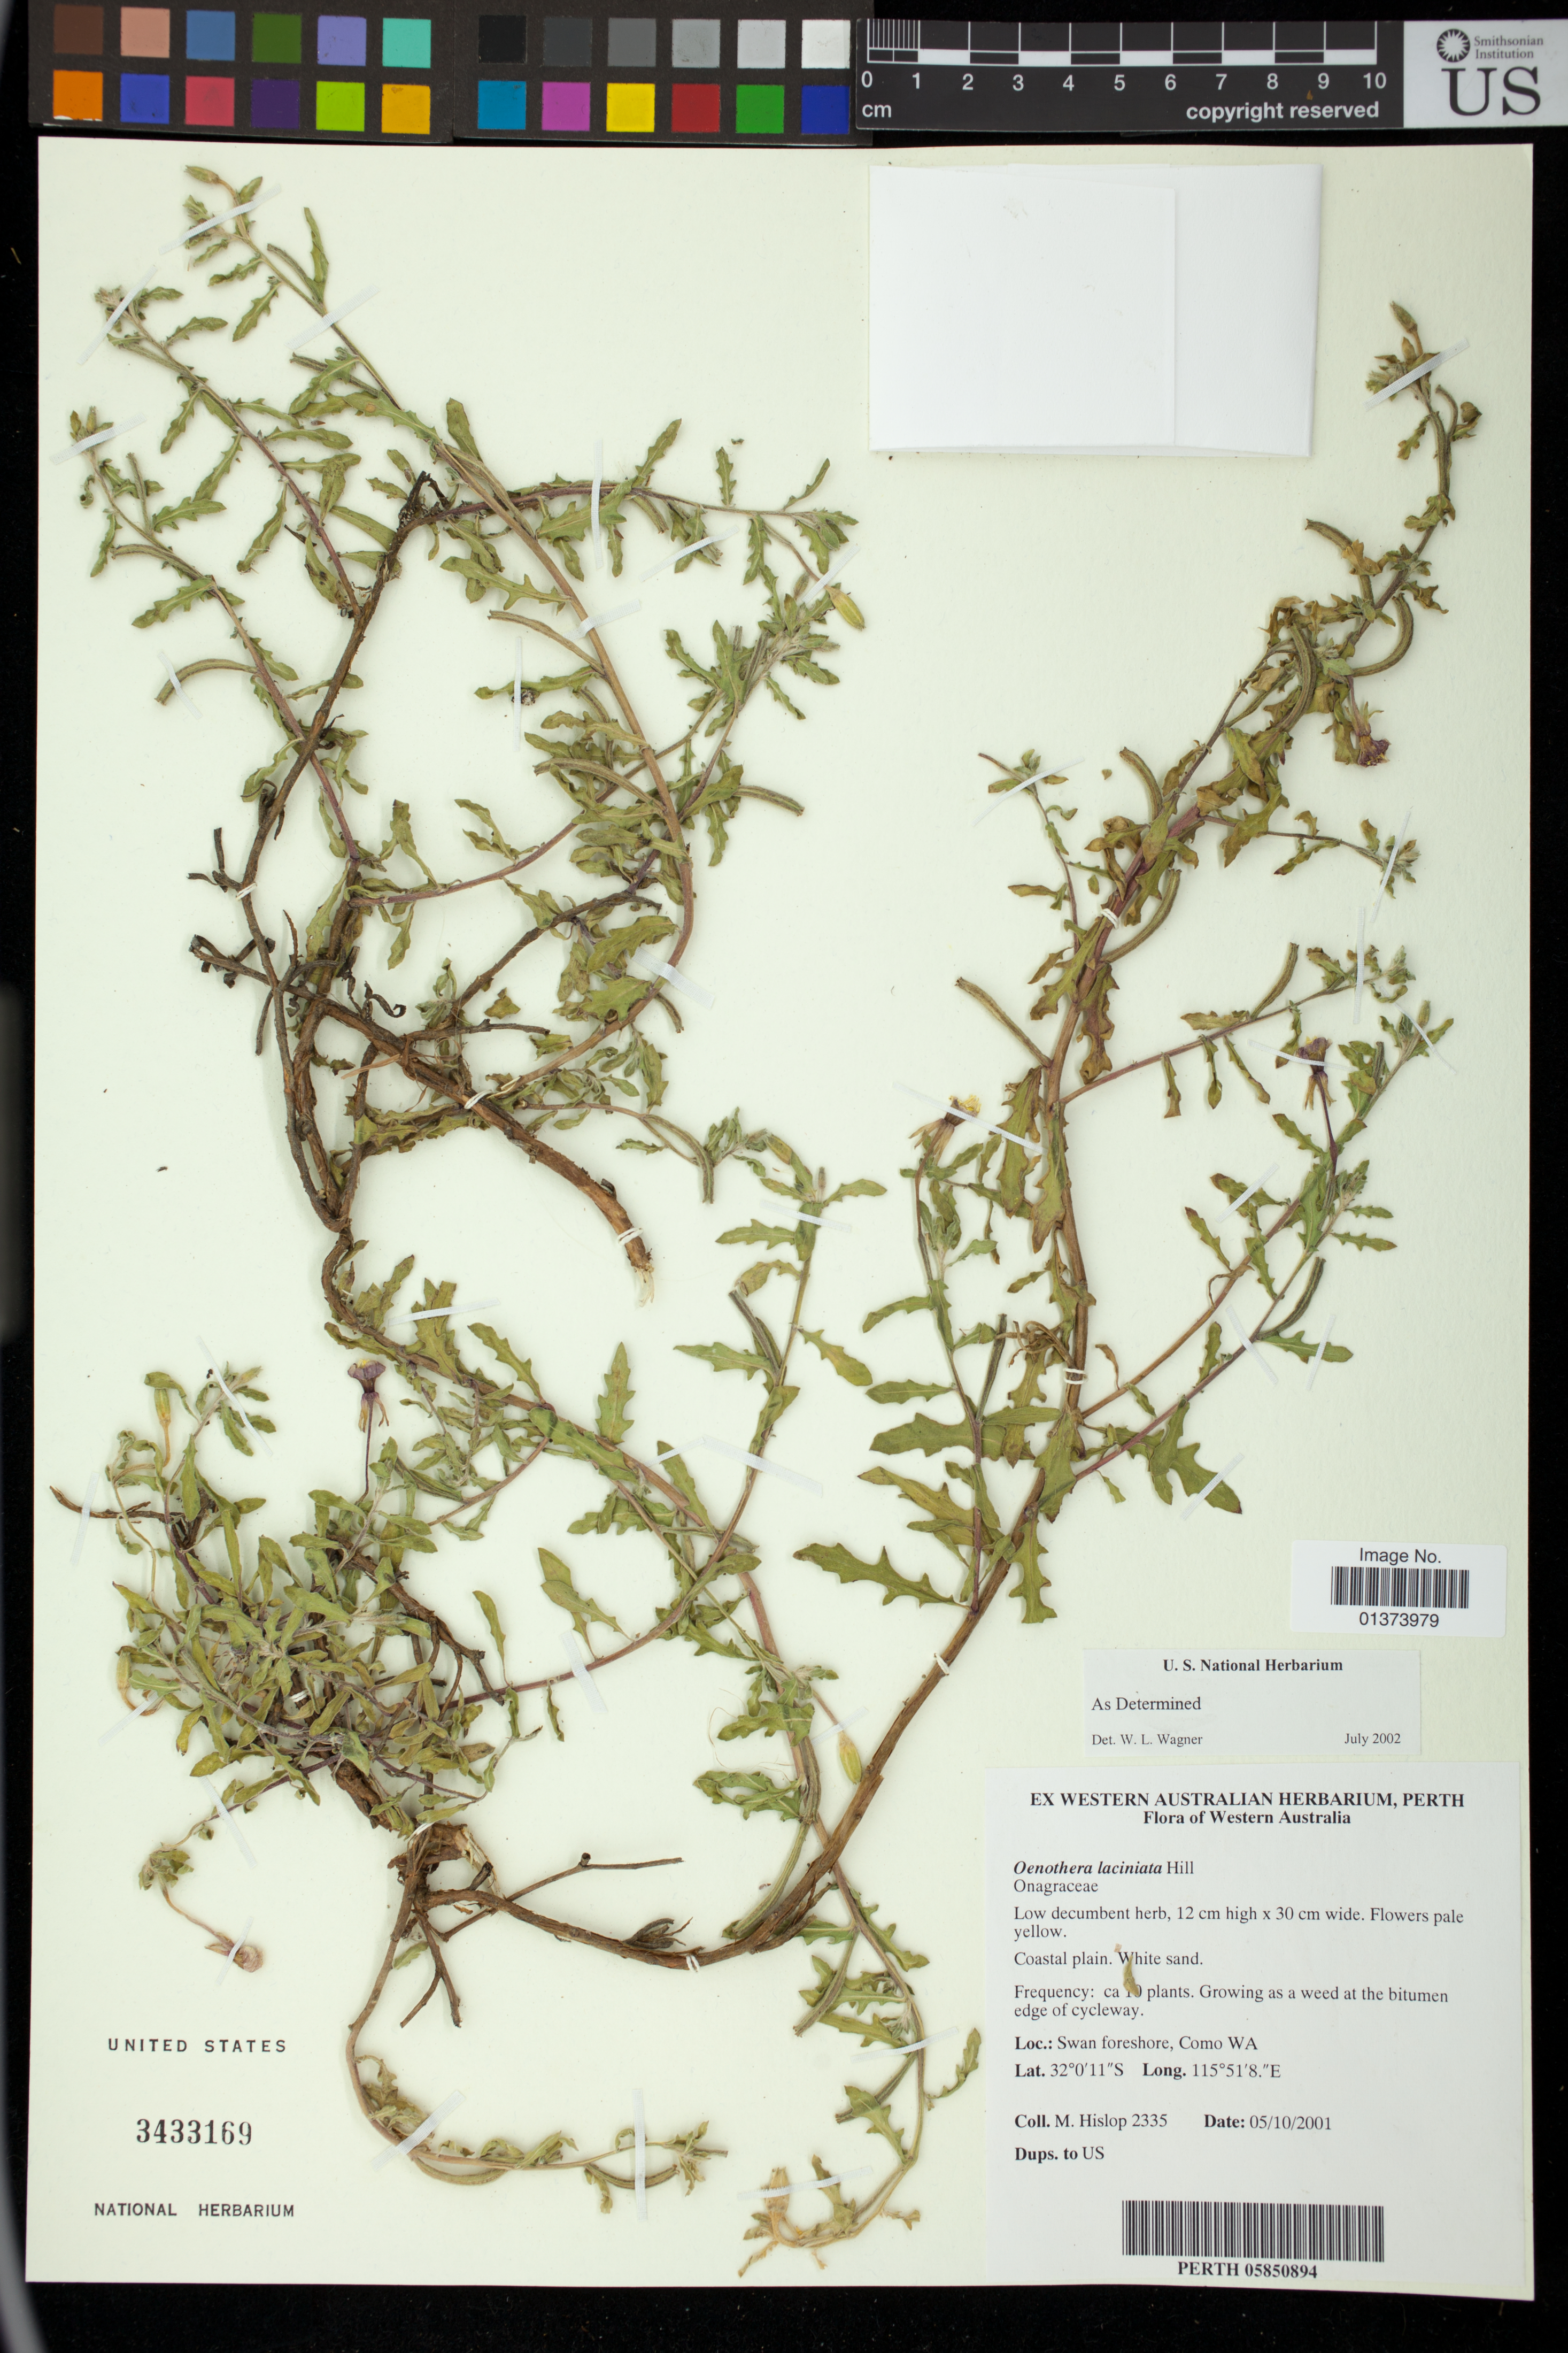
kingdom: Plantae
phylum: Tracheophyta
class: Magnoliopsida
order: Myrtales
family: Onagraceae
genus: Oenothera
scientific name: Oenothera laciniata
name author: Hill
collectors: M. Hislop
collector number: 2335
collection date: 2001-10-05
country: Australia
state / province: Western Australia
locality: Swan foreshore, Como WA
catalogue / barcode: US 3433169